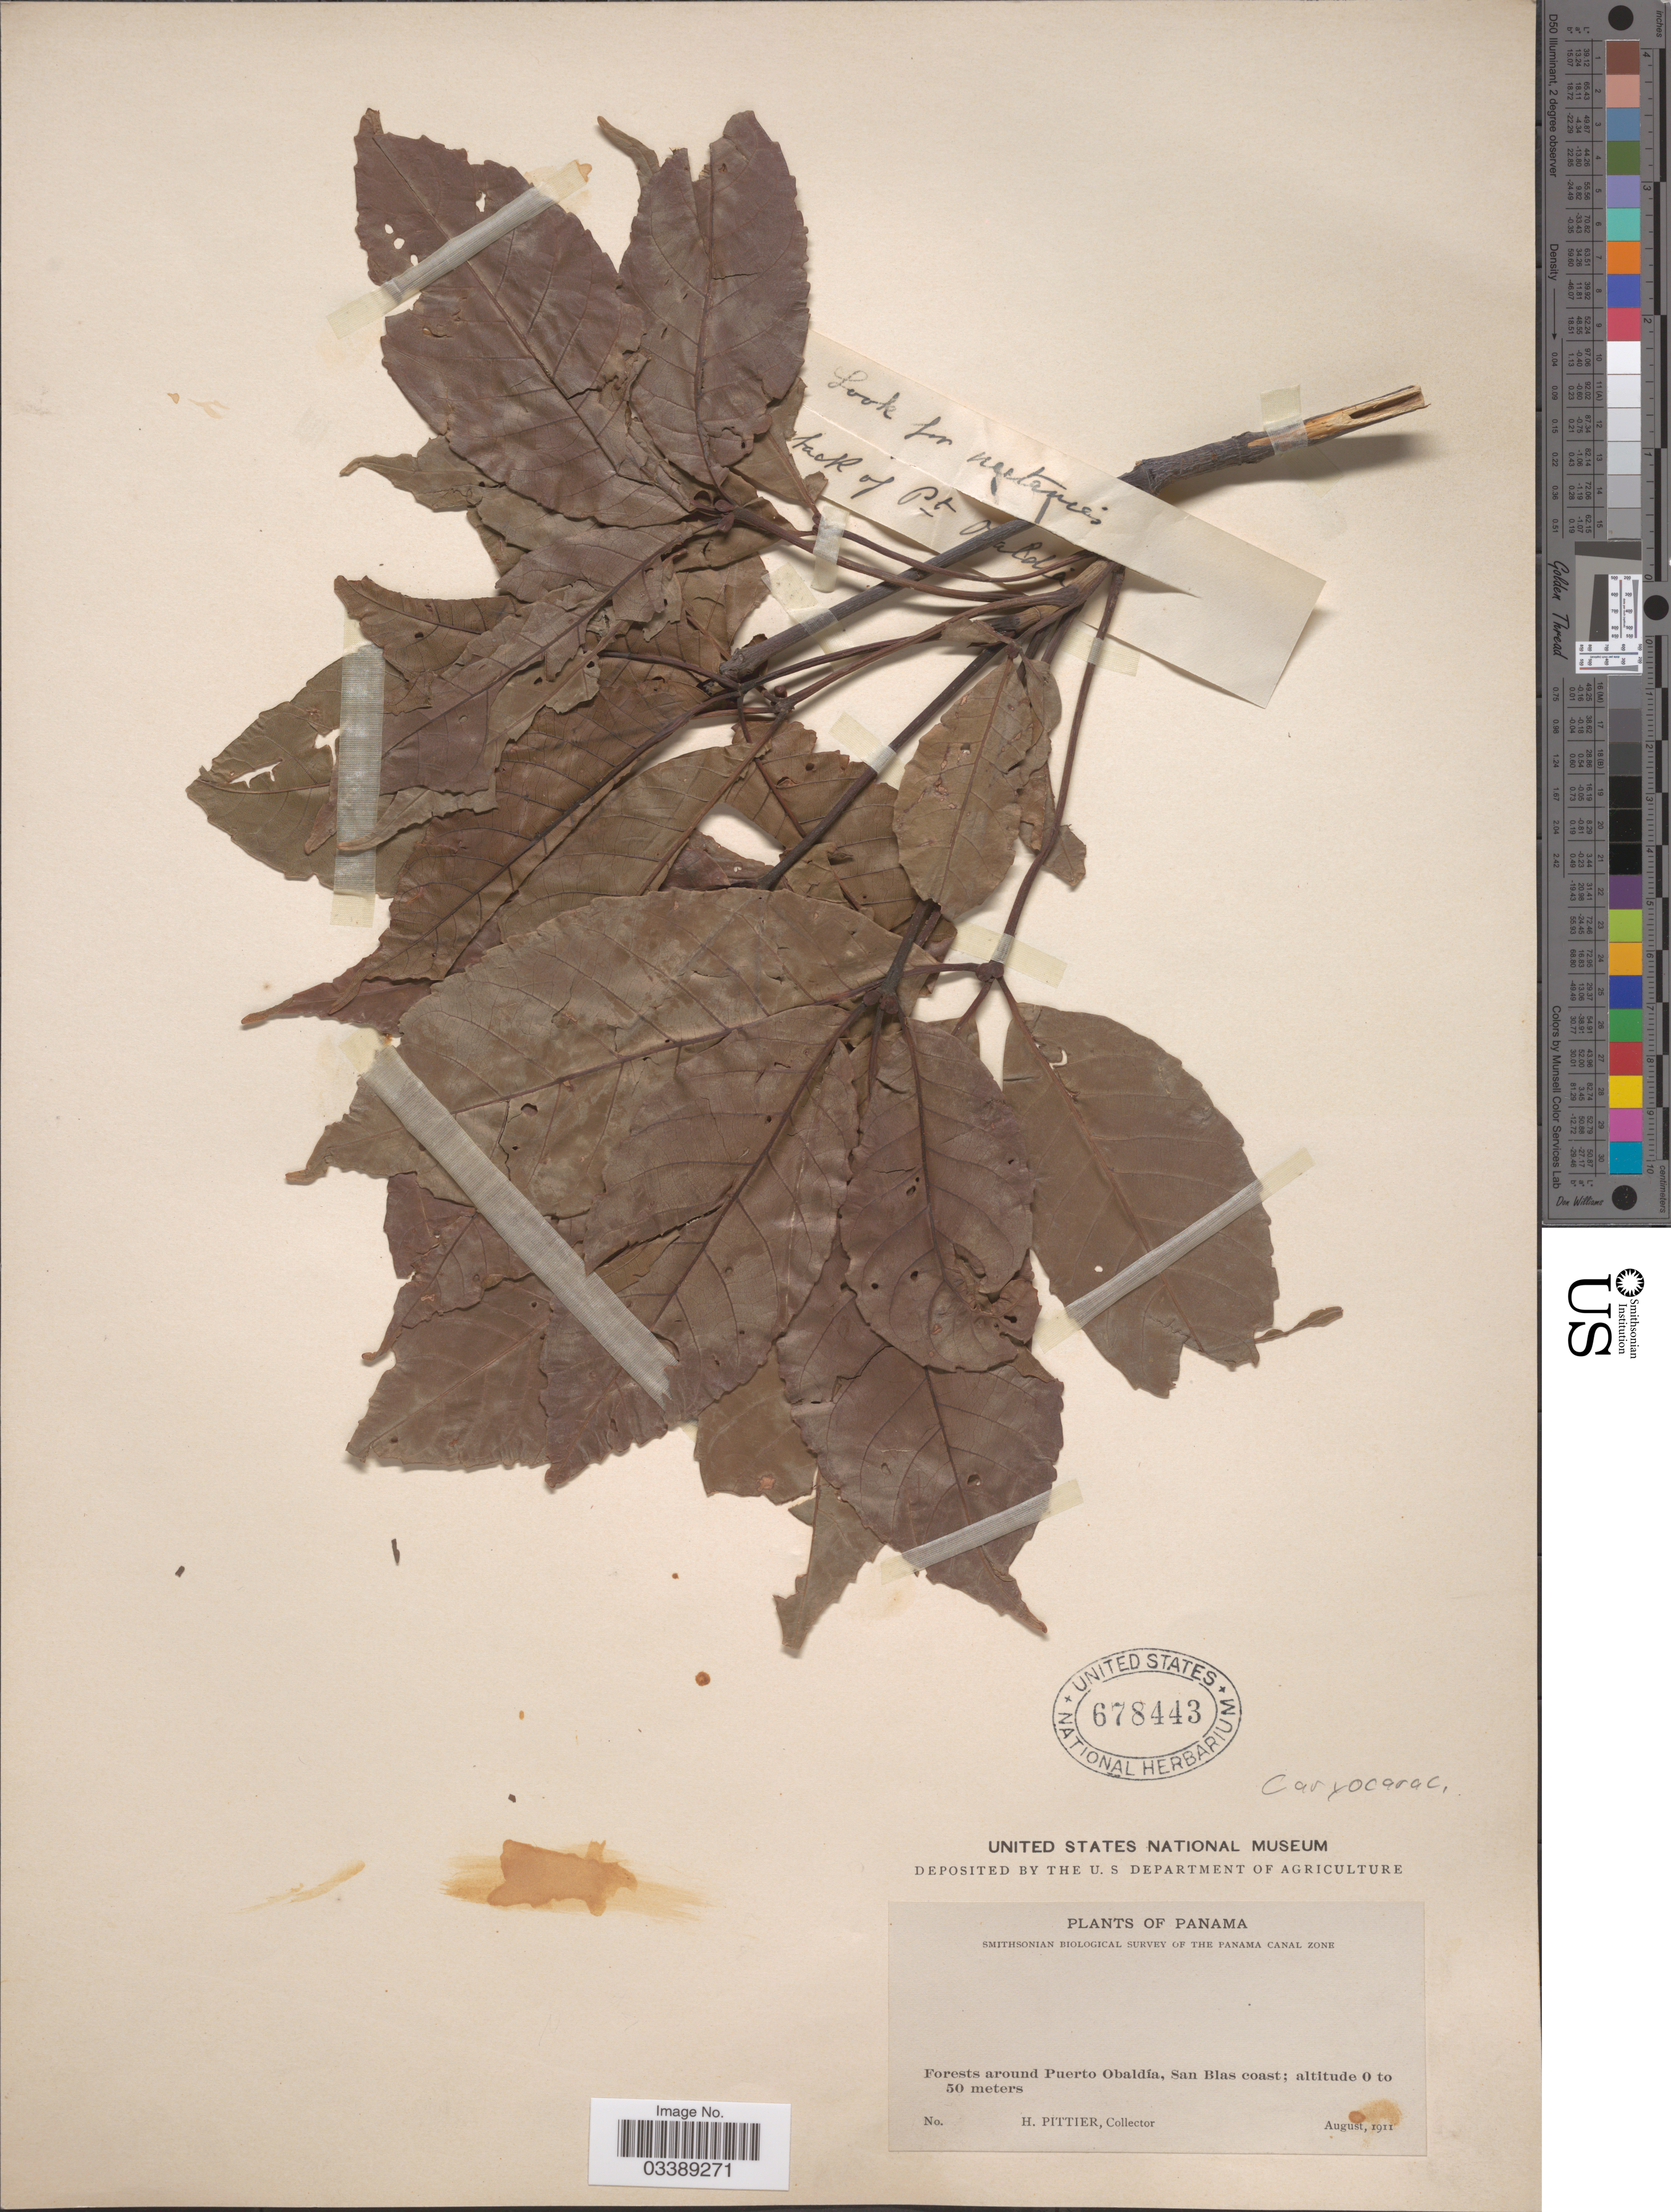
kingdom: Plantae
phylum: Tracheophyta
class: Magnoliopsida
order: Malpighiales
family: Caryocaraceae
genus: Caryocar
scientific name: Caryocar sp.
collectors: H. F. Pittier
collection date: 1911-08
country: Panama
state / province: Kuna Yala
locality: Forests around Puerto Obaldía, San Blas coast.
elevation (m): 0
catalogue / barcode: US 678443